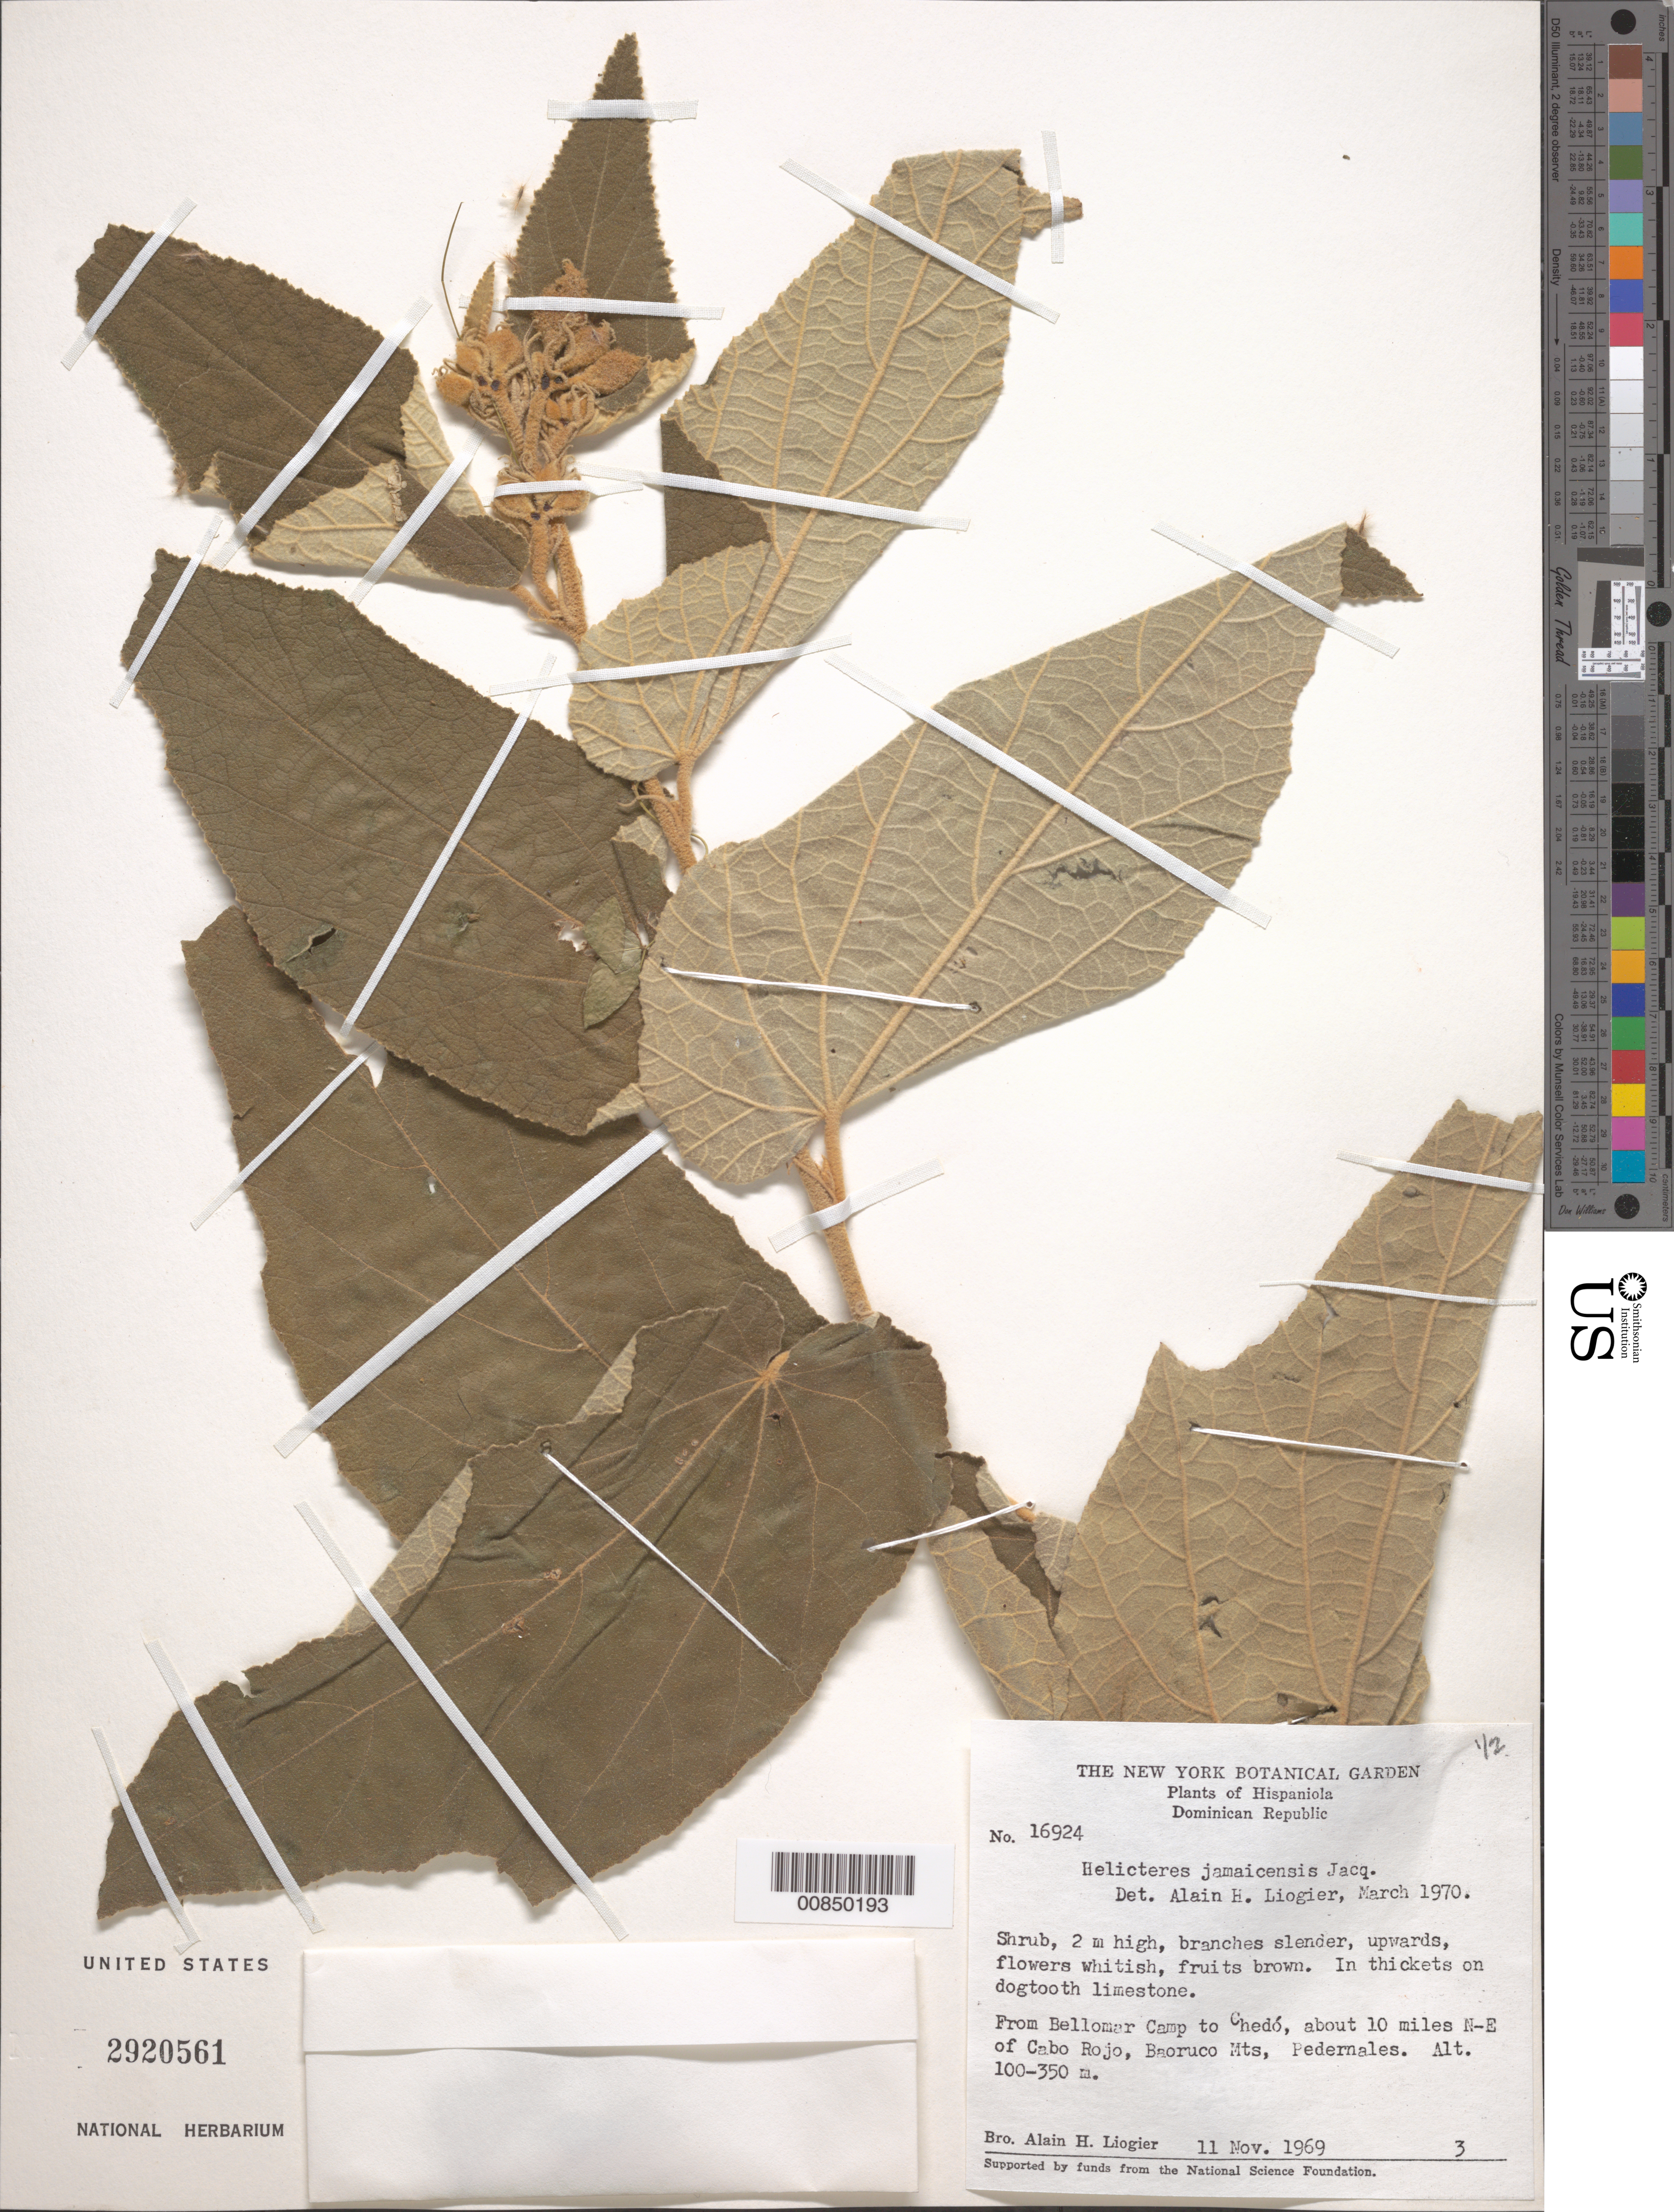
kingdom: Plantae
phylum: Tracheophyta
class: Magnoliopsida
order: Malvales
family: Malvaceae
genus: Helicteres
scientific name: Helicteres jamaicensis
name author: Jacq.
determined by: Liogier, Alain H.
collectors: A. H. Liogier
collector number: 16924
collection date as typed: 11 Nov 1969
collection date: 1969-11-11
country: Dominican Republic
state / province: Pedernales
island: Hispaniola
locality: From Bellomar Camp to Chedó, about 10 miles NE of Cabo Rojo, Baoruco Mts.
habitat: In thickets on dogtooth limestone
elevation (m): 100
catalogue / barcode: US 2920561